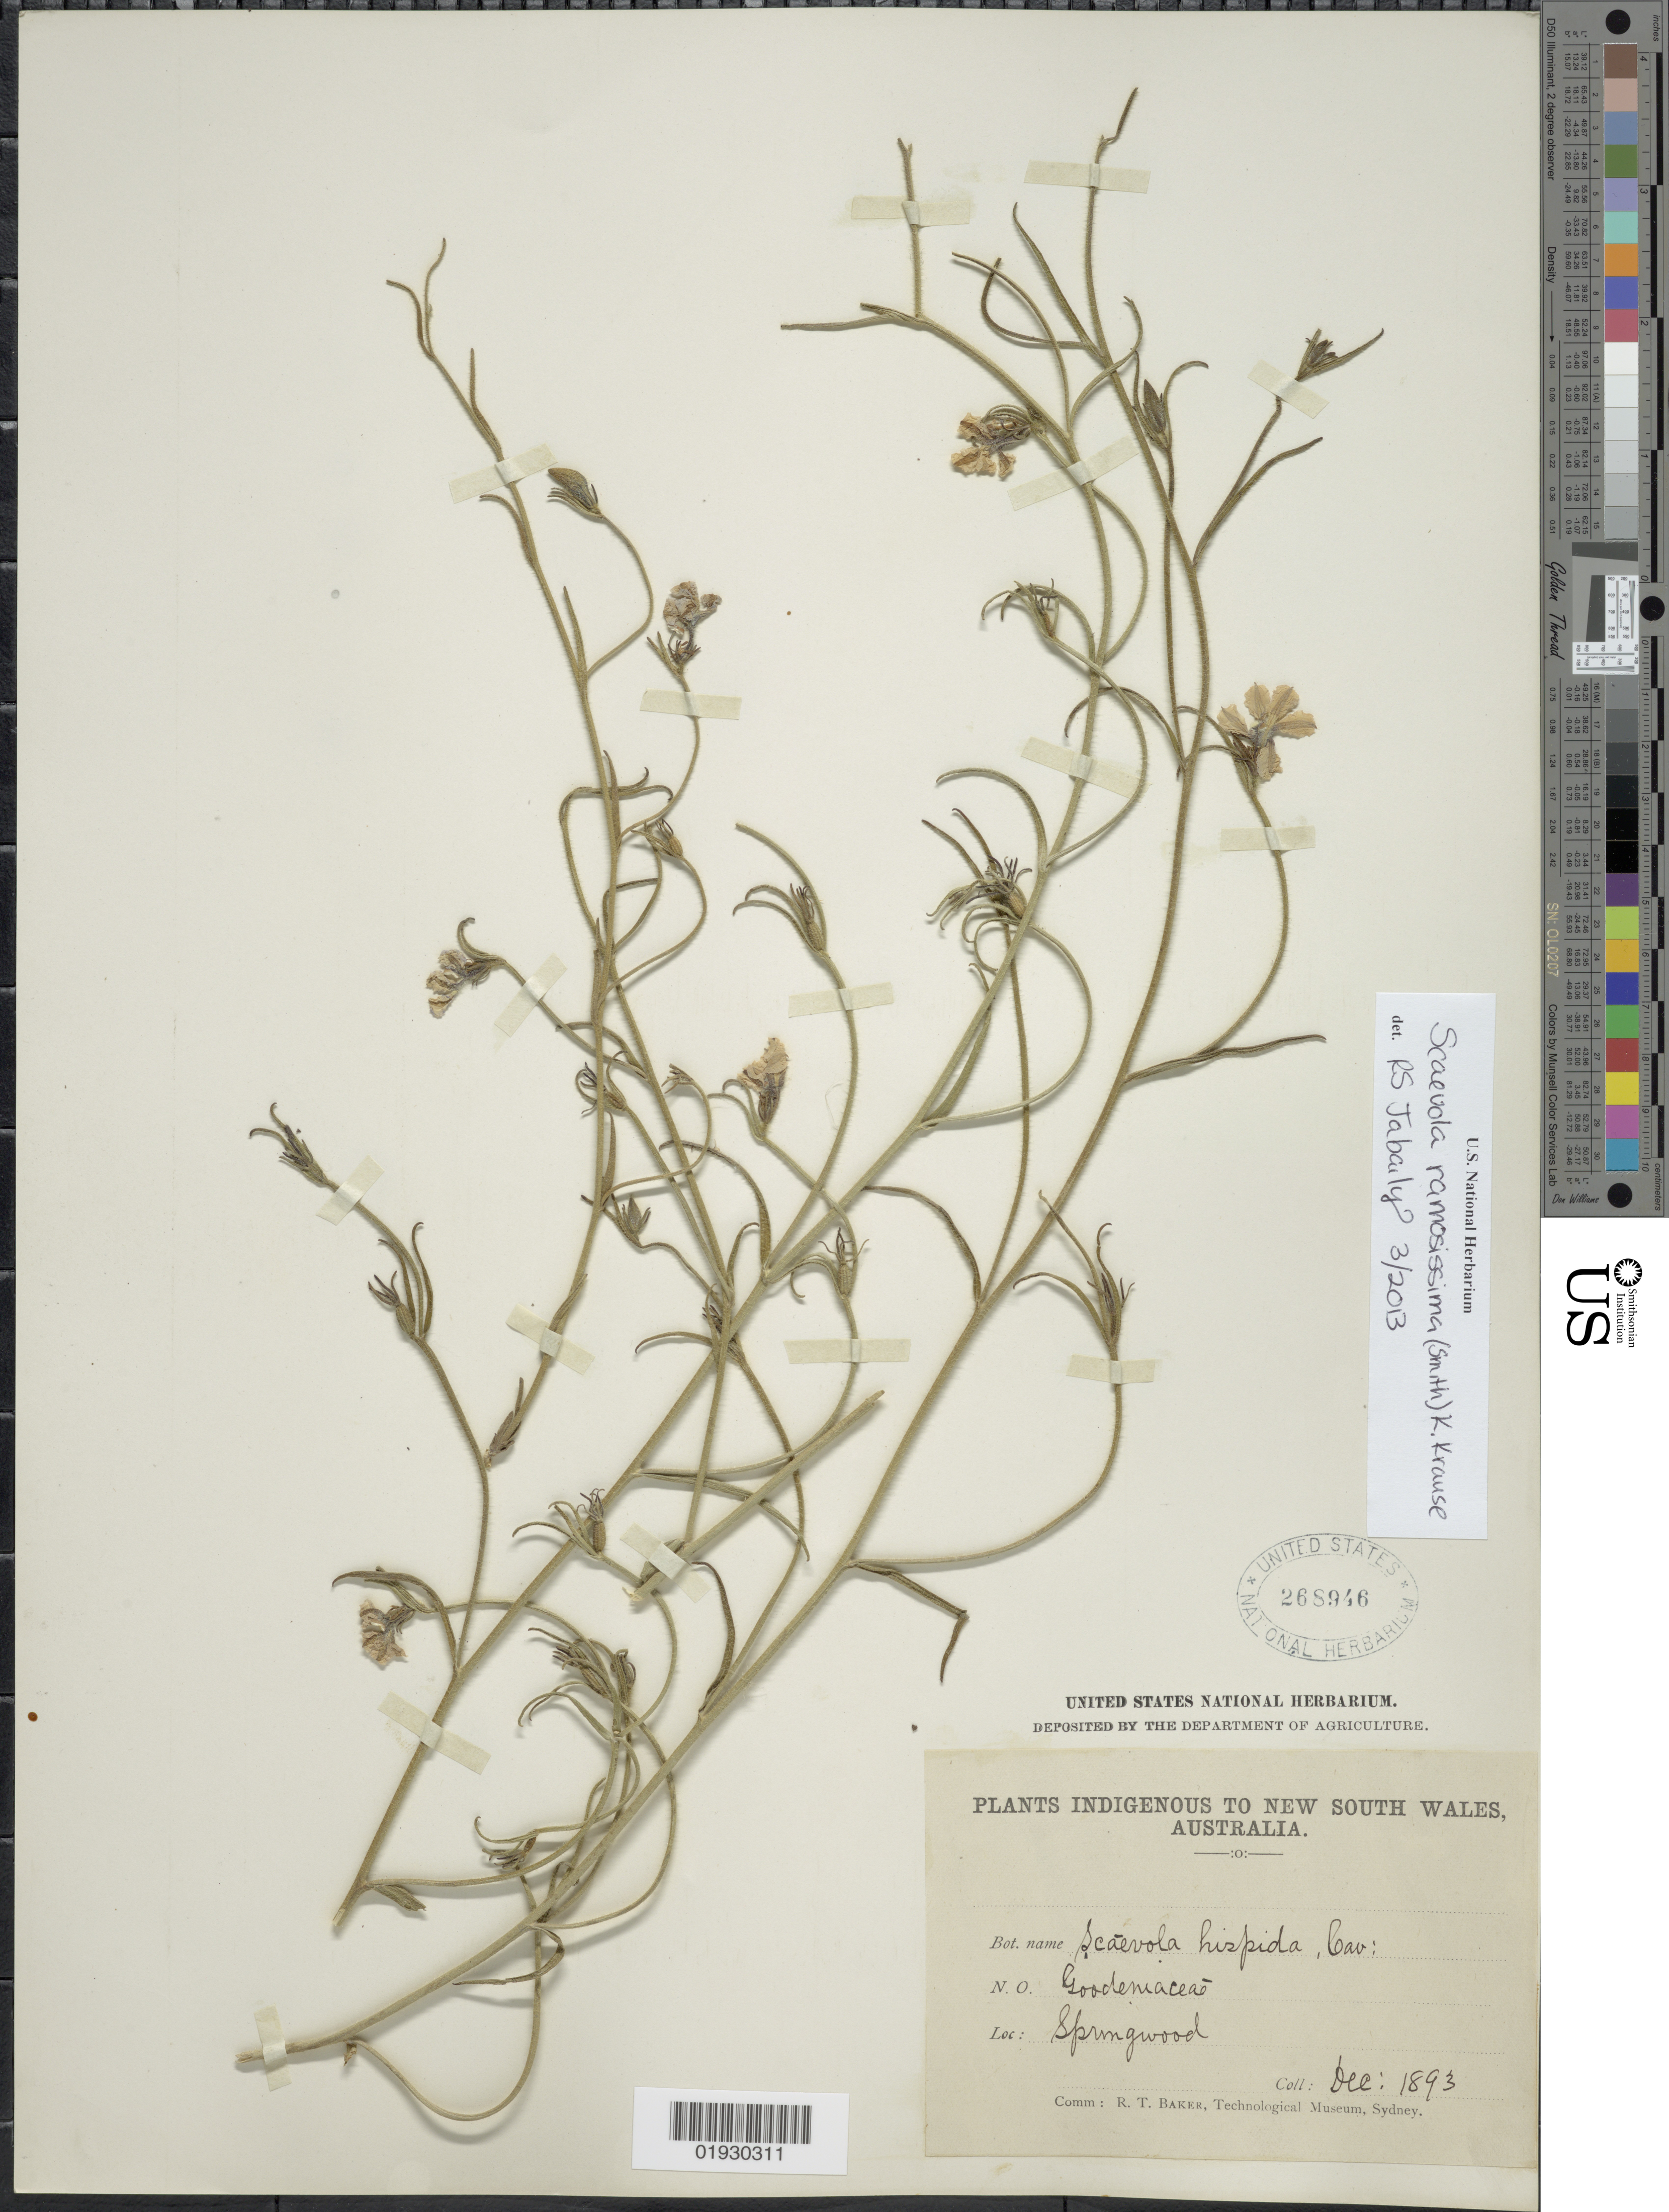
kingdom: Plantae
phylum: Tracheophyta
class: Magnoliopsida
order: Asterales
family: Goodeniaceae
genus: Scaevola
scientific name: Scaevola ramosissima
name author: K. Krause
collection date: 1893-12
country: Australia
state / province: New South Wales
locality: Springwood.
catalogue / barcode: US 268946